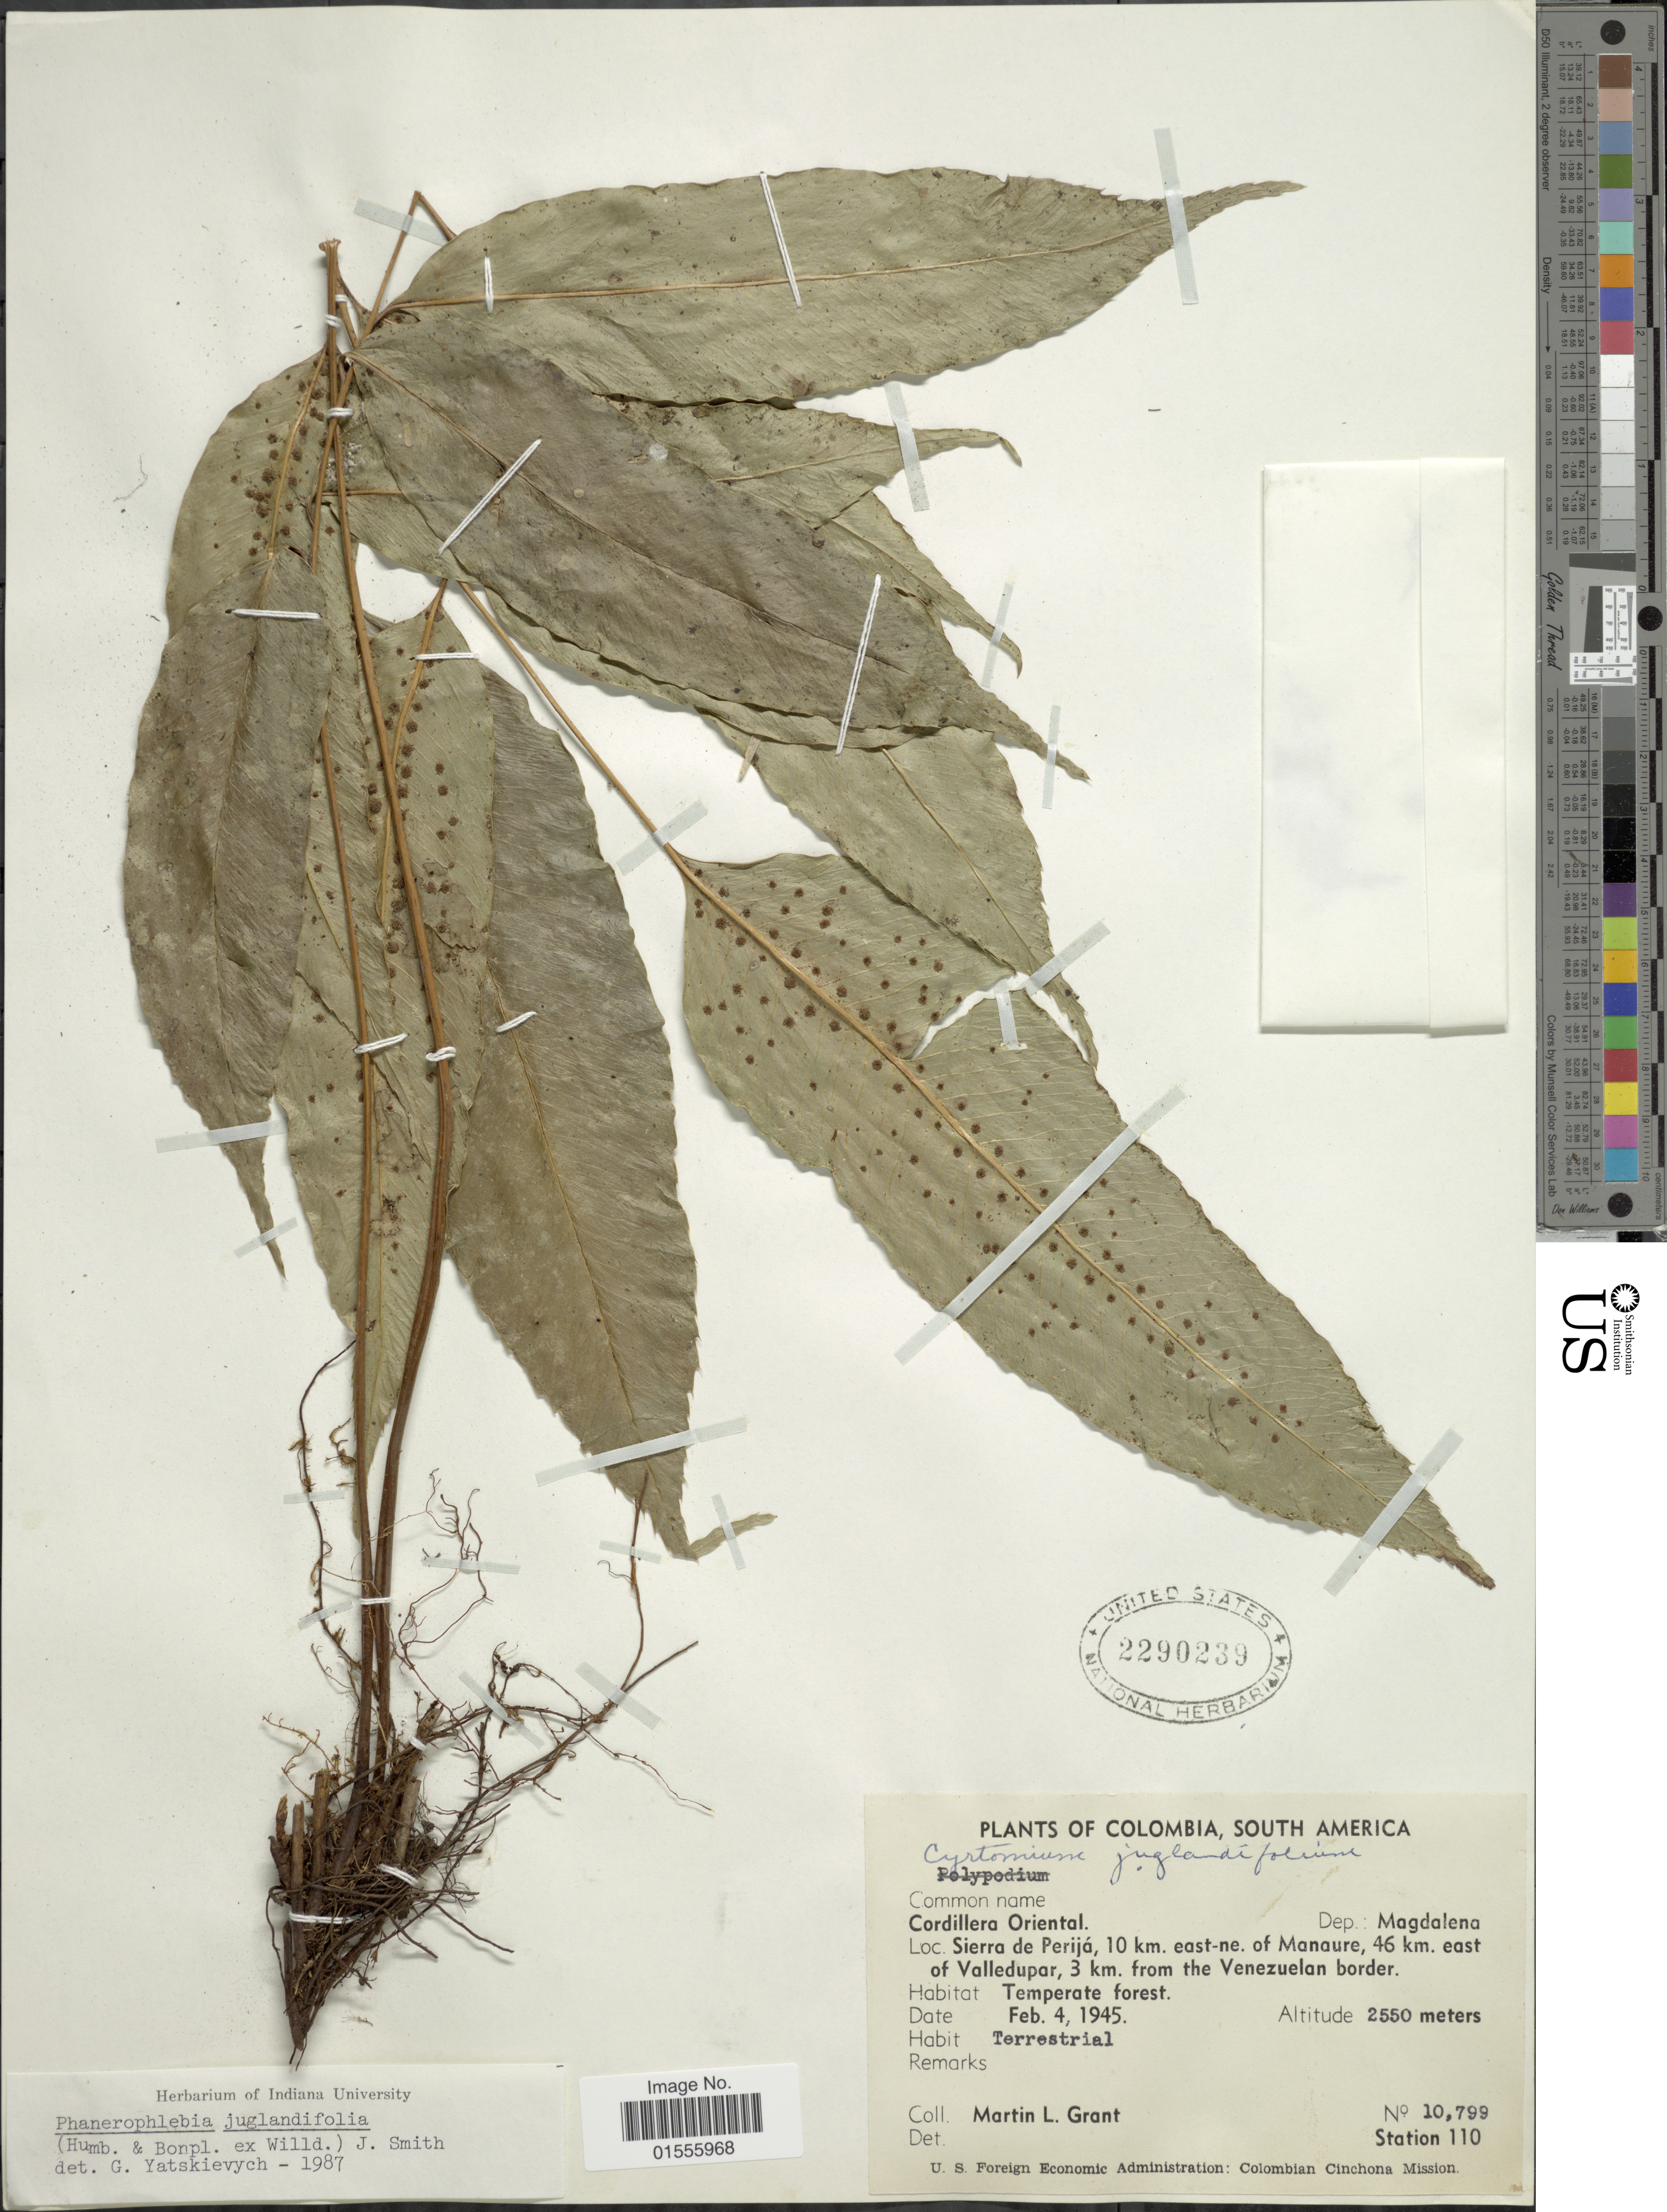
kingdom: Plantae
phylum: Tracheophyta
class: Polypodiopsida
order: Polypodiales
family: Dryopteridaceae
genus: Phanerophlebia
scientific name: Phanerophlebia juglandifolia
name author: (Willd.) J. Sm.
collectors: M. L. Grant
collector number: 10799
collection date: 1945-02-04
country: Colombia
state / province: Magdalena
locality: Cordiilera Oriental, Dep: Magdalena, Sierra de Perijá, 10 km. east-ne of Manaure, 46 km east of Valledupar, 3 km from the Venezuelan border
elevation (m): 2550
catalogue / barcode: US 2290239